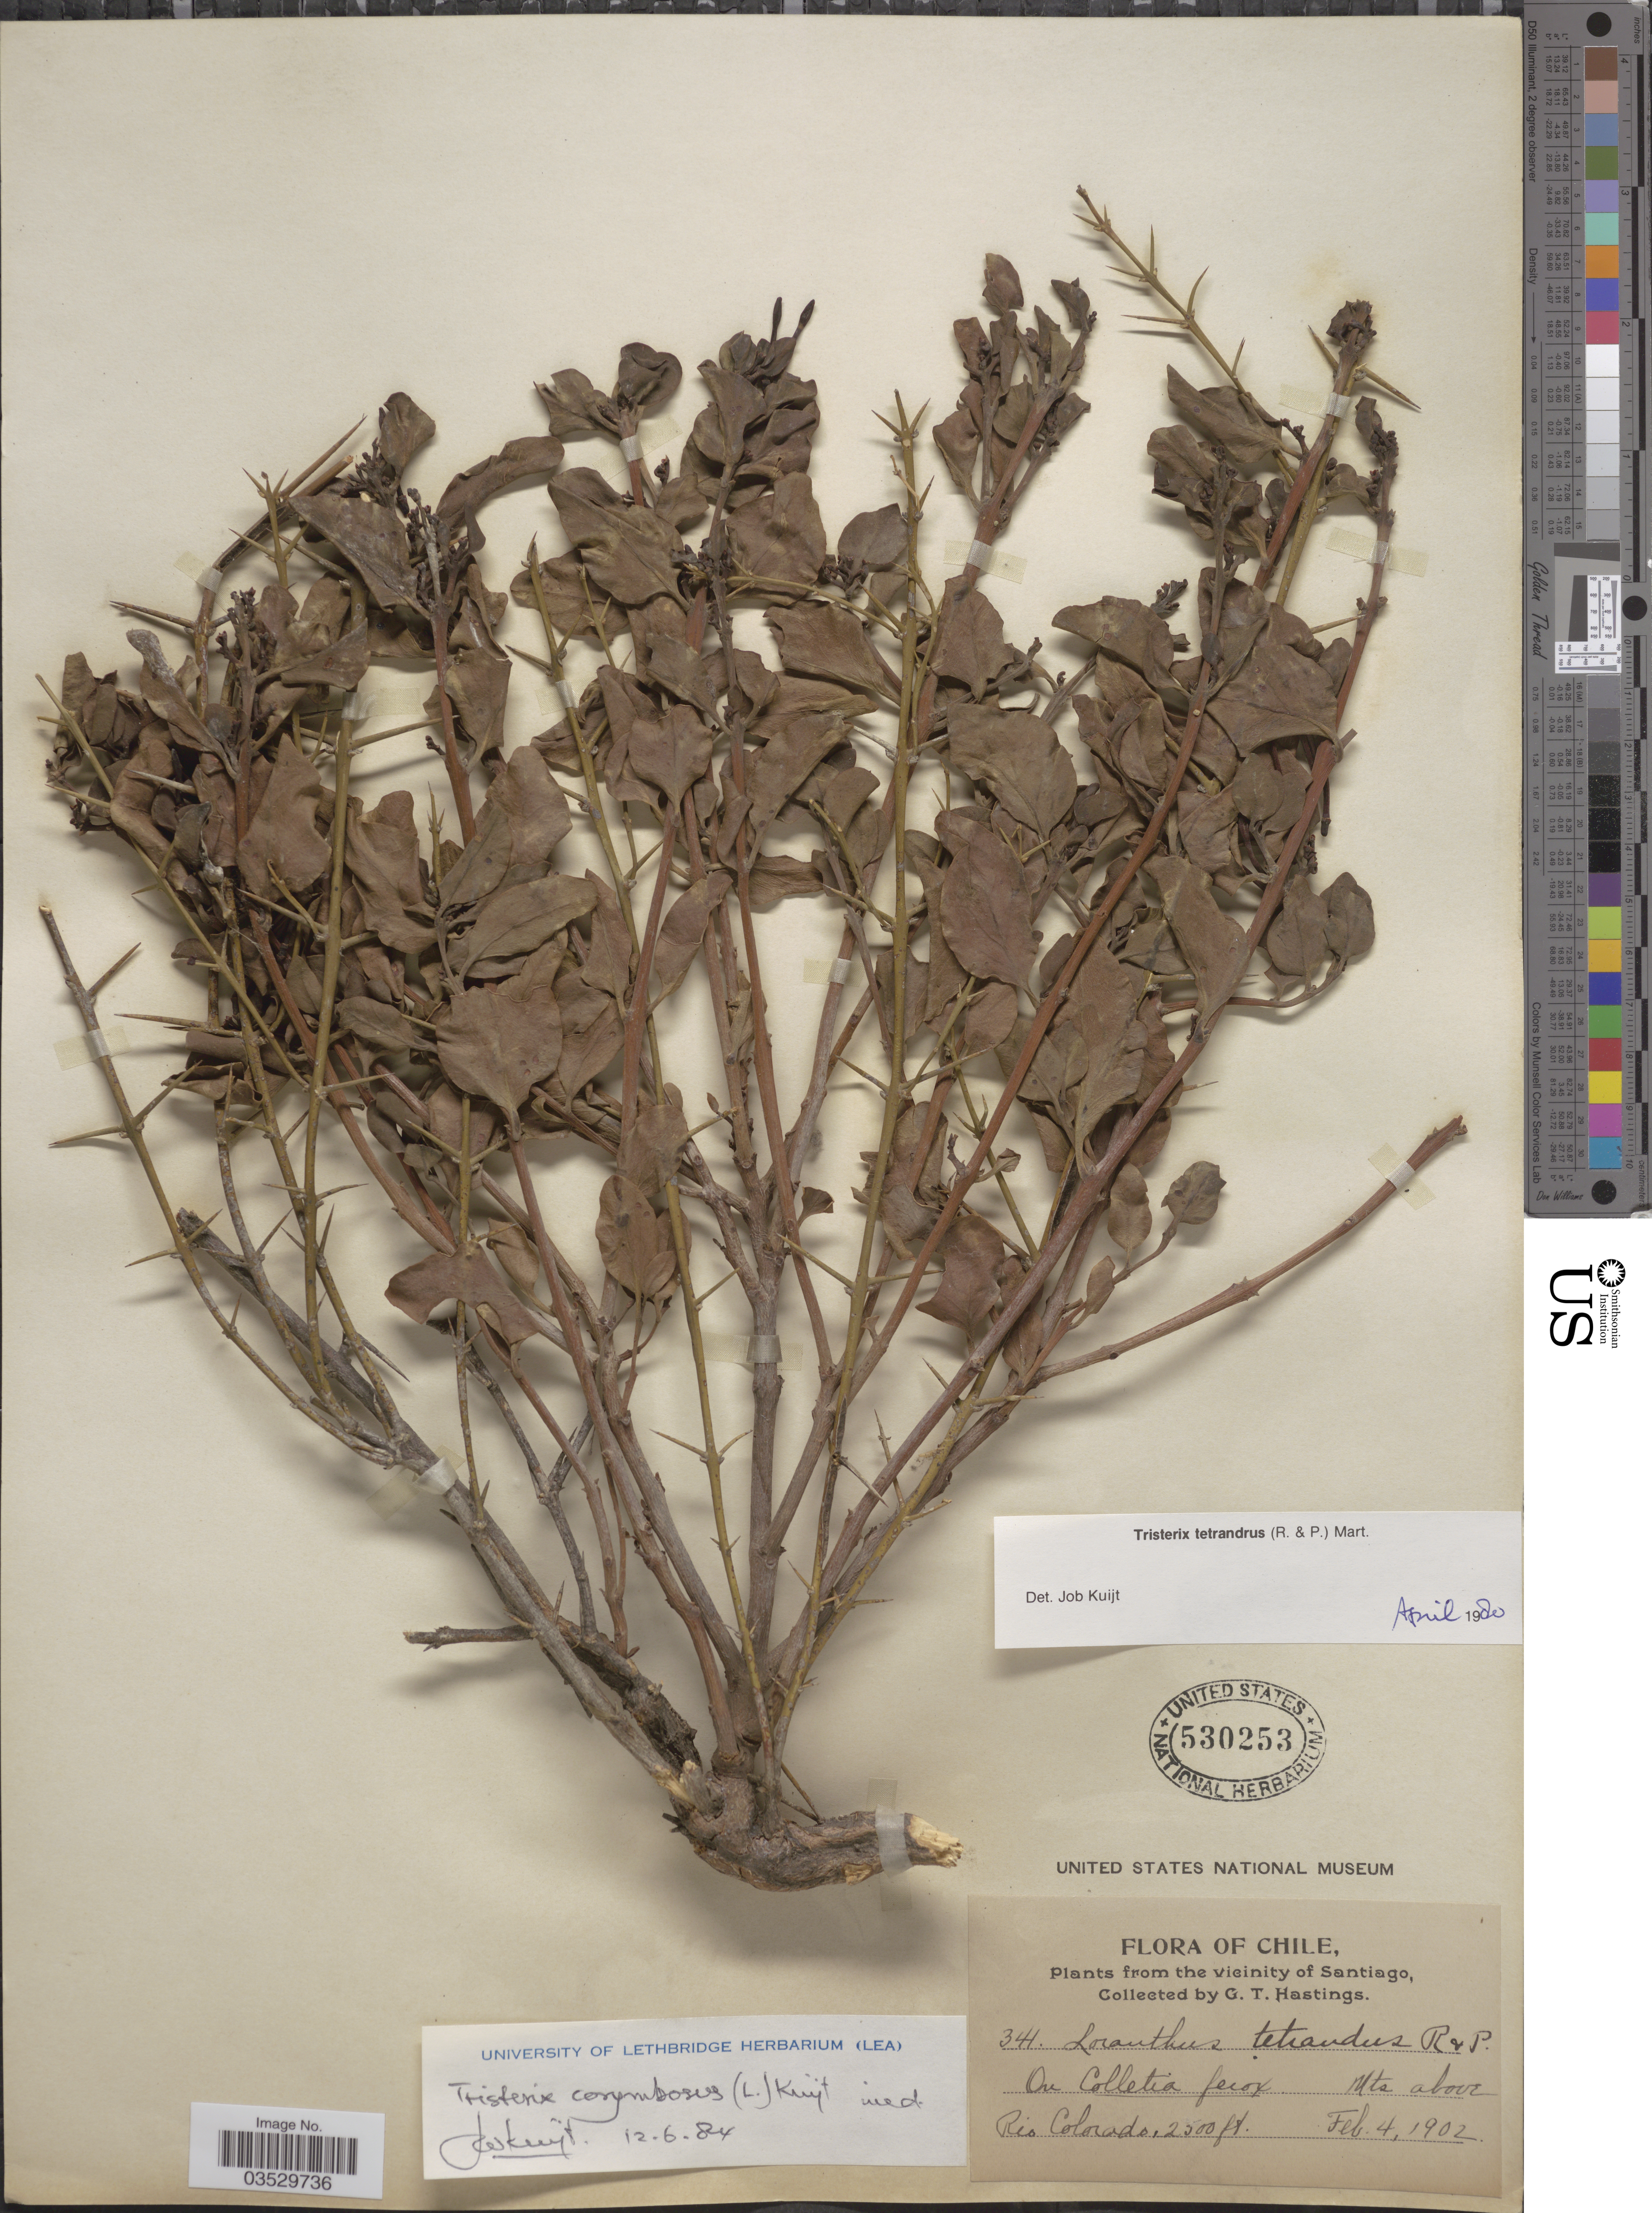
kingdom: Plantae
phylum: Tracheophyta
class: Magnoliopsida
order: Santalales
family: Loranthaceae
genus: Tristerix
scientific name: Tristerix corymbosus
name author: (L.) Kuijt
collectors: G. Hastings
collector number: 341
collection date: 1902-02-04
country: Chile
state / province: Región Metropolitana (RM)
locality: Vicinity of Santiago. Mts above Rio Colorado.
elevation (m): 762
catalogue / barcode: US 530253